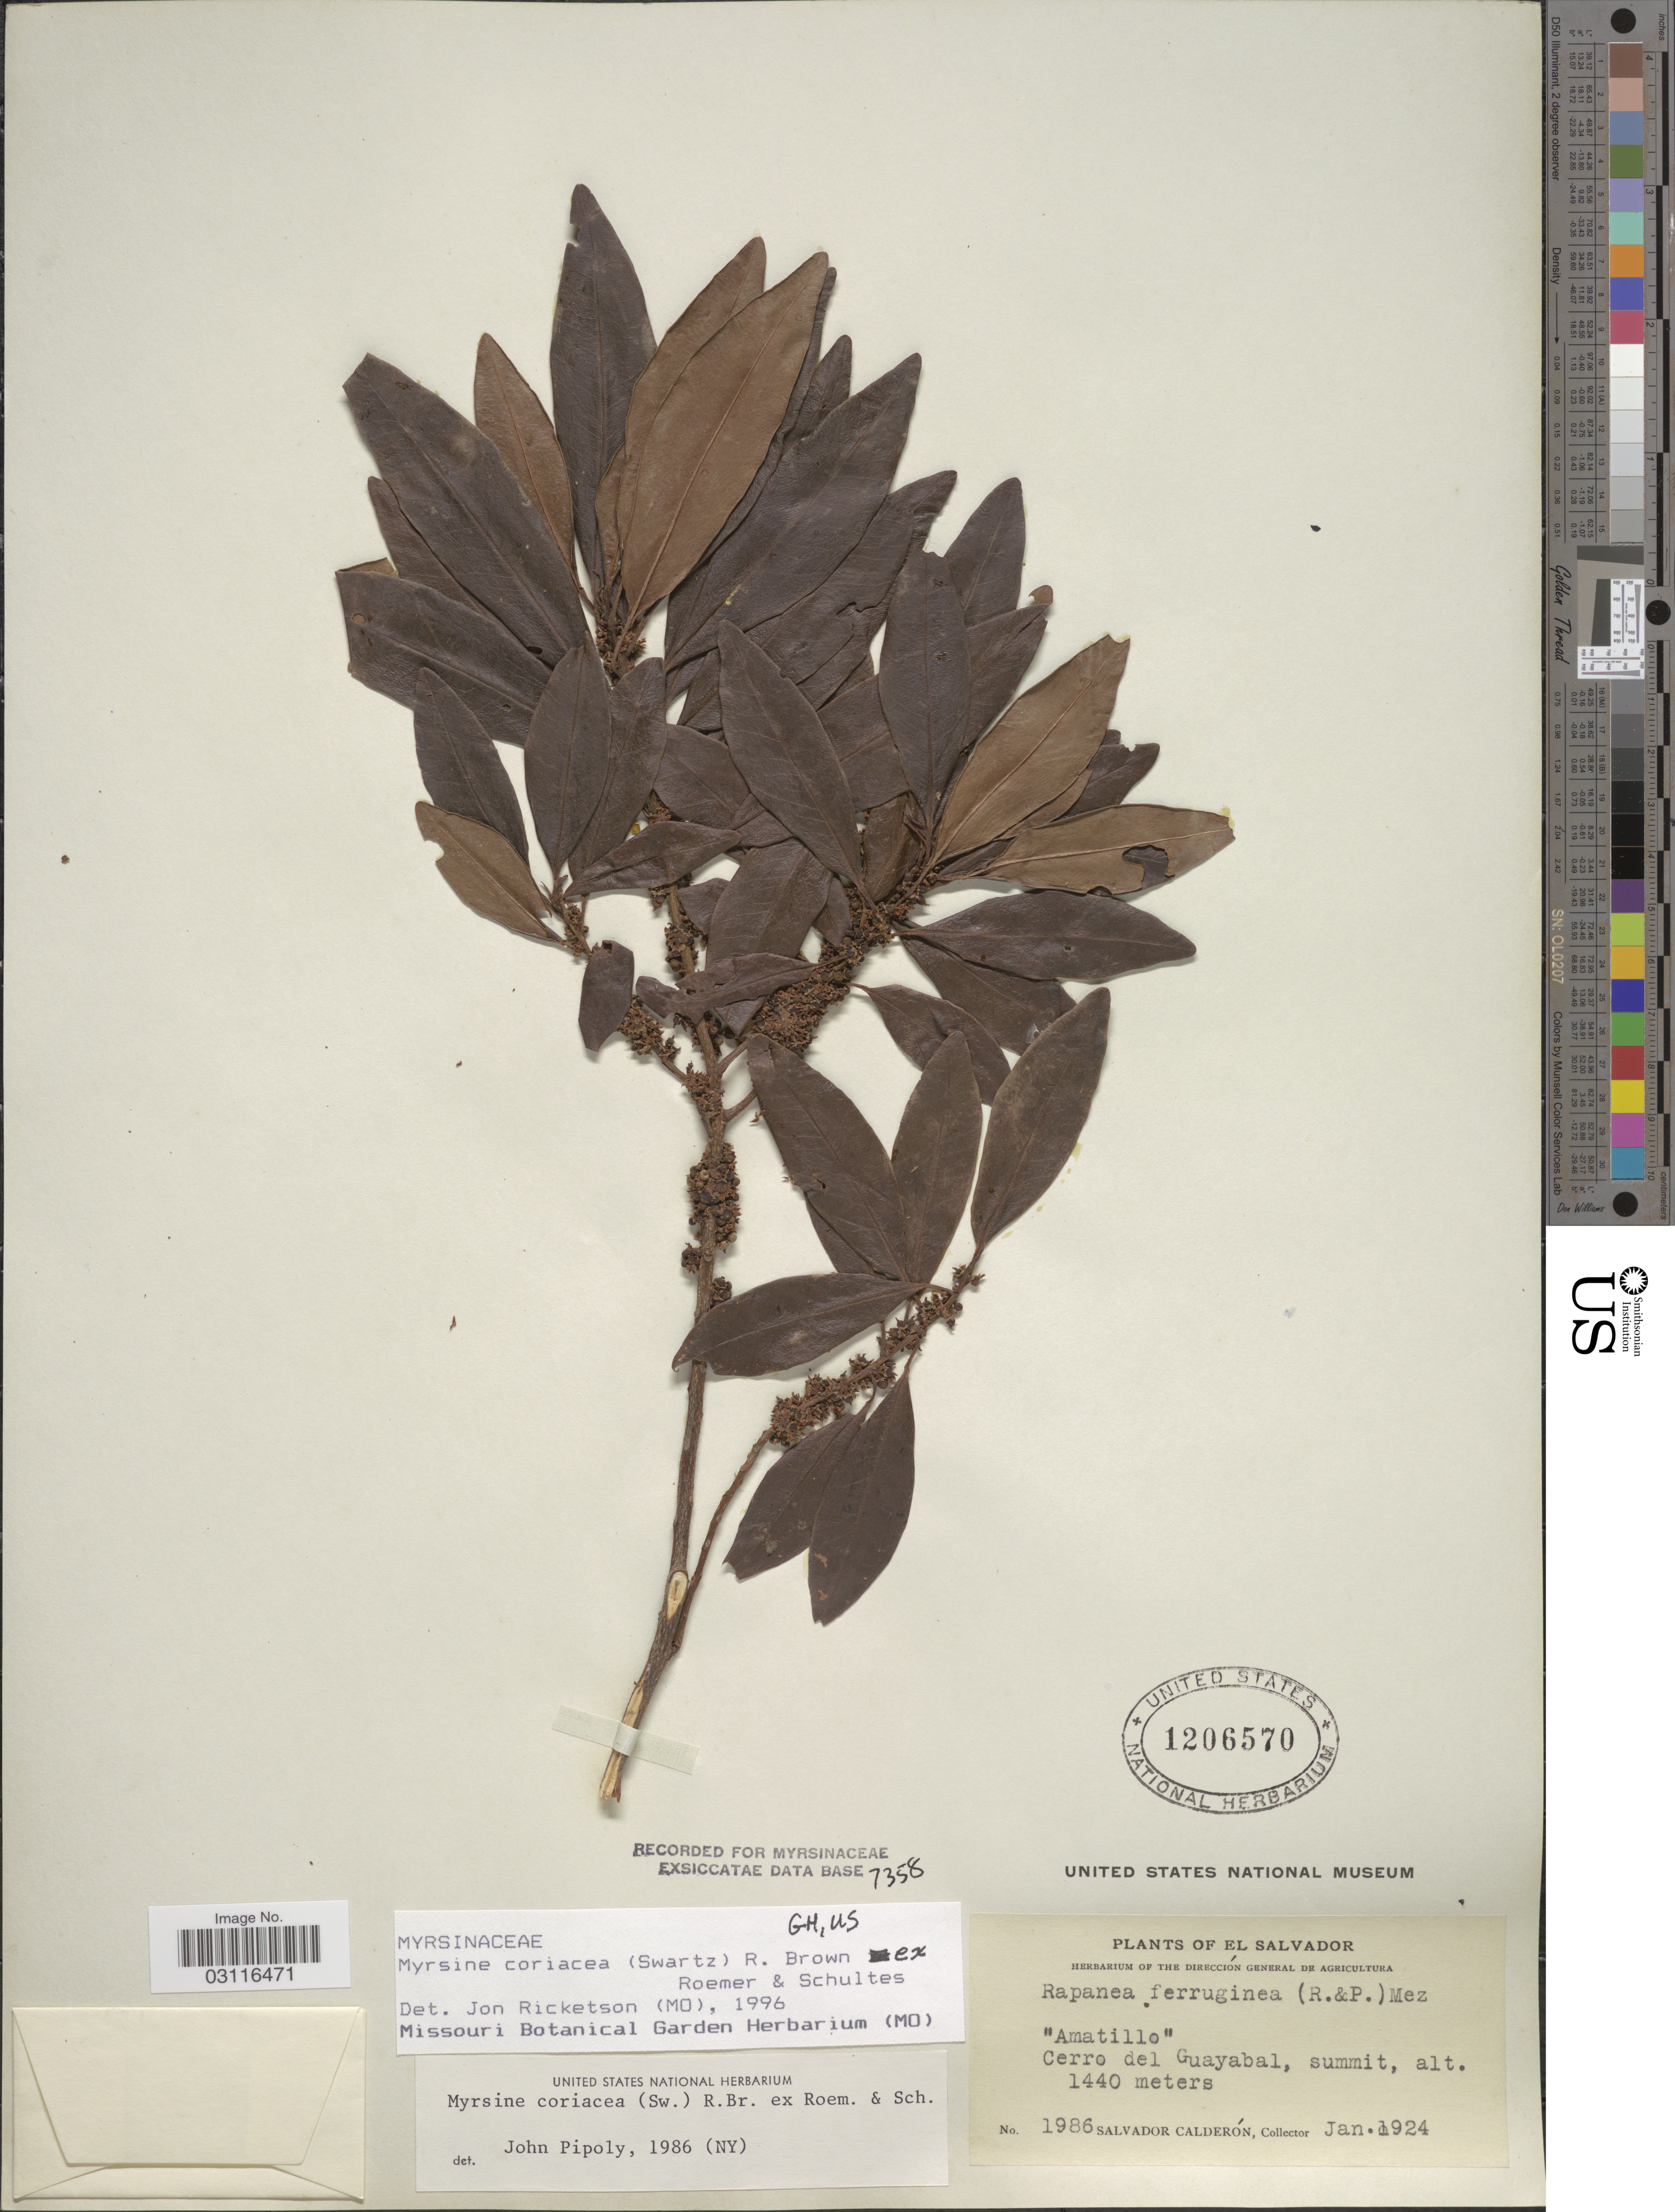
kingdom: Plantae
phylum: Tracheophyta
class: Magnoliopsida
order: Ericales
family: Primulaceae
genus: Myrsine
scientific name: Myrsine coriacea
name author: (Sw.) R. Br. ex Roem. & Schult.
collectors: S. Calderón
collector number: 1986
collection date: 1924-01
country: El Salvador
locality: Cerro del Guayabal, summit.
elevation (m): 1440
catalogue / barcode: US 1206570